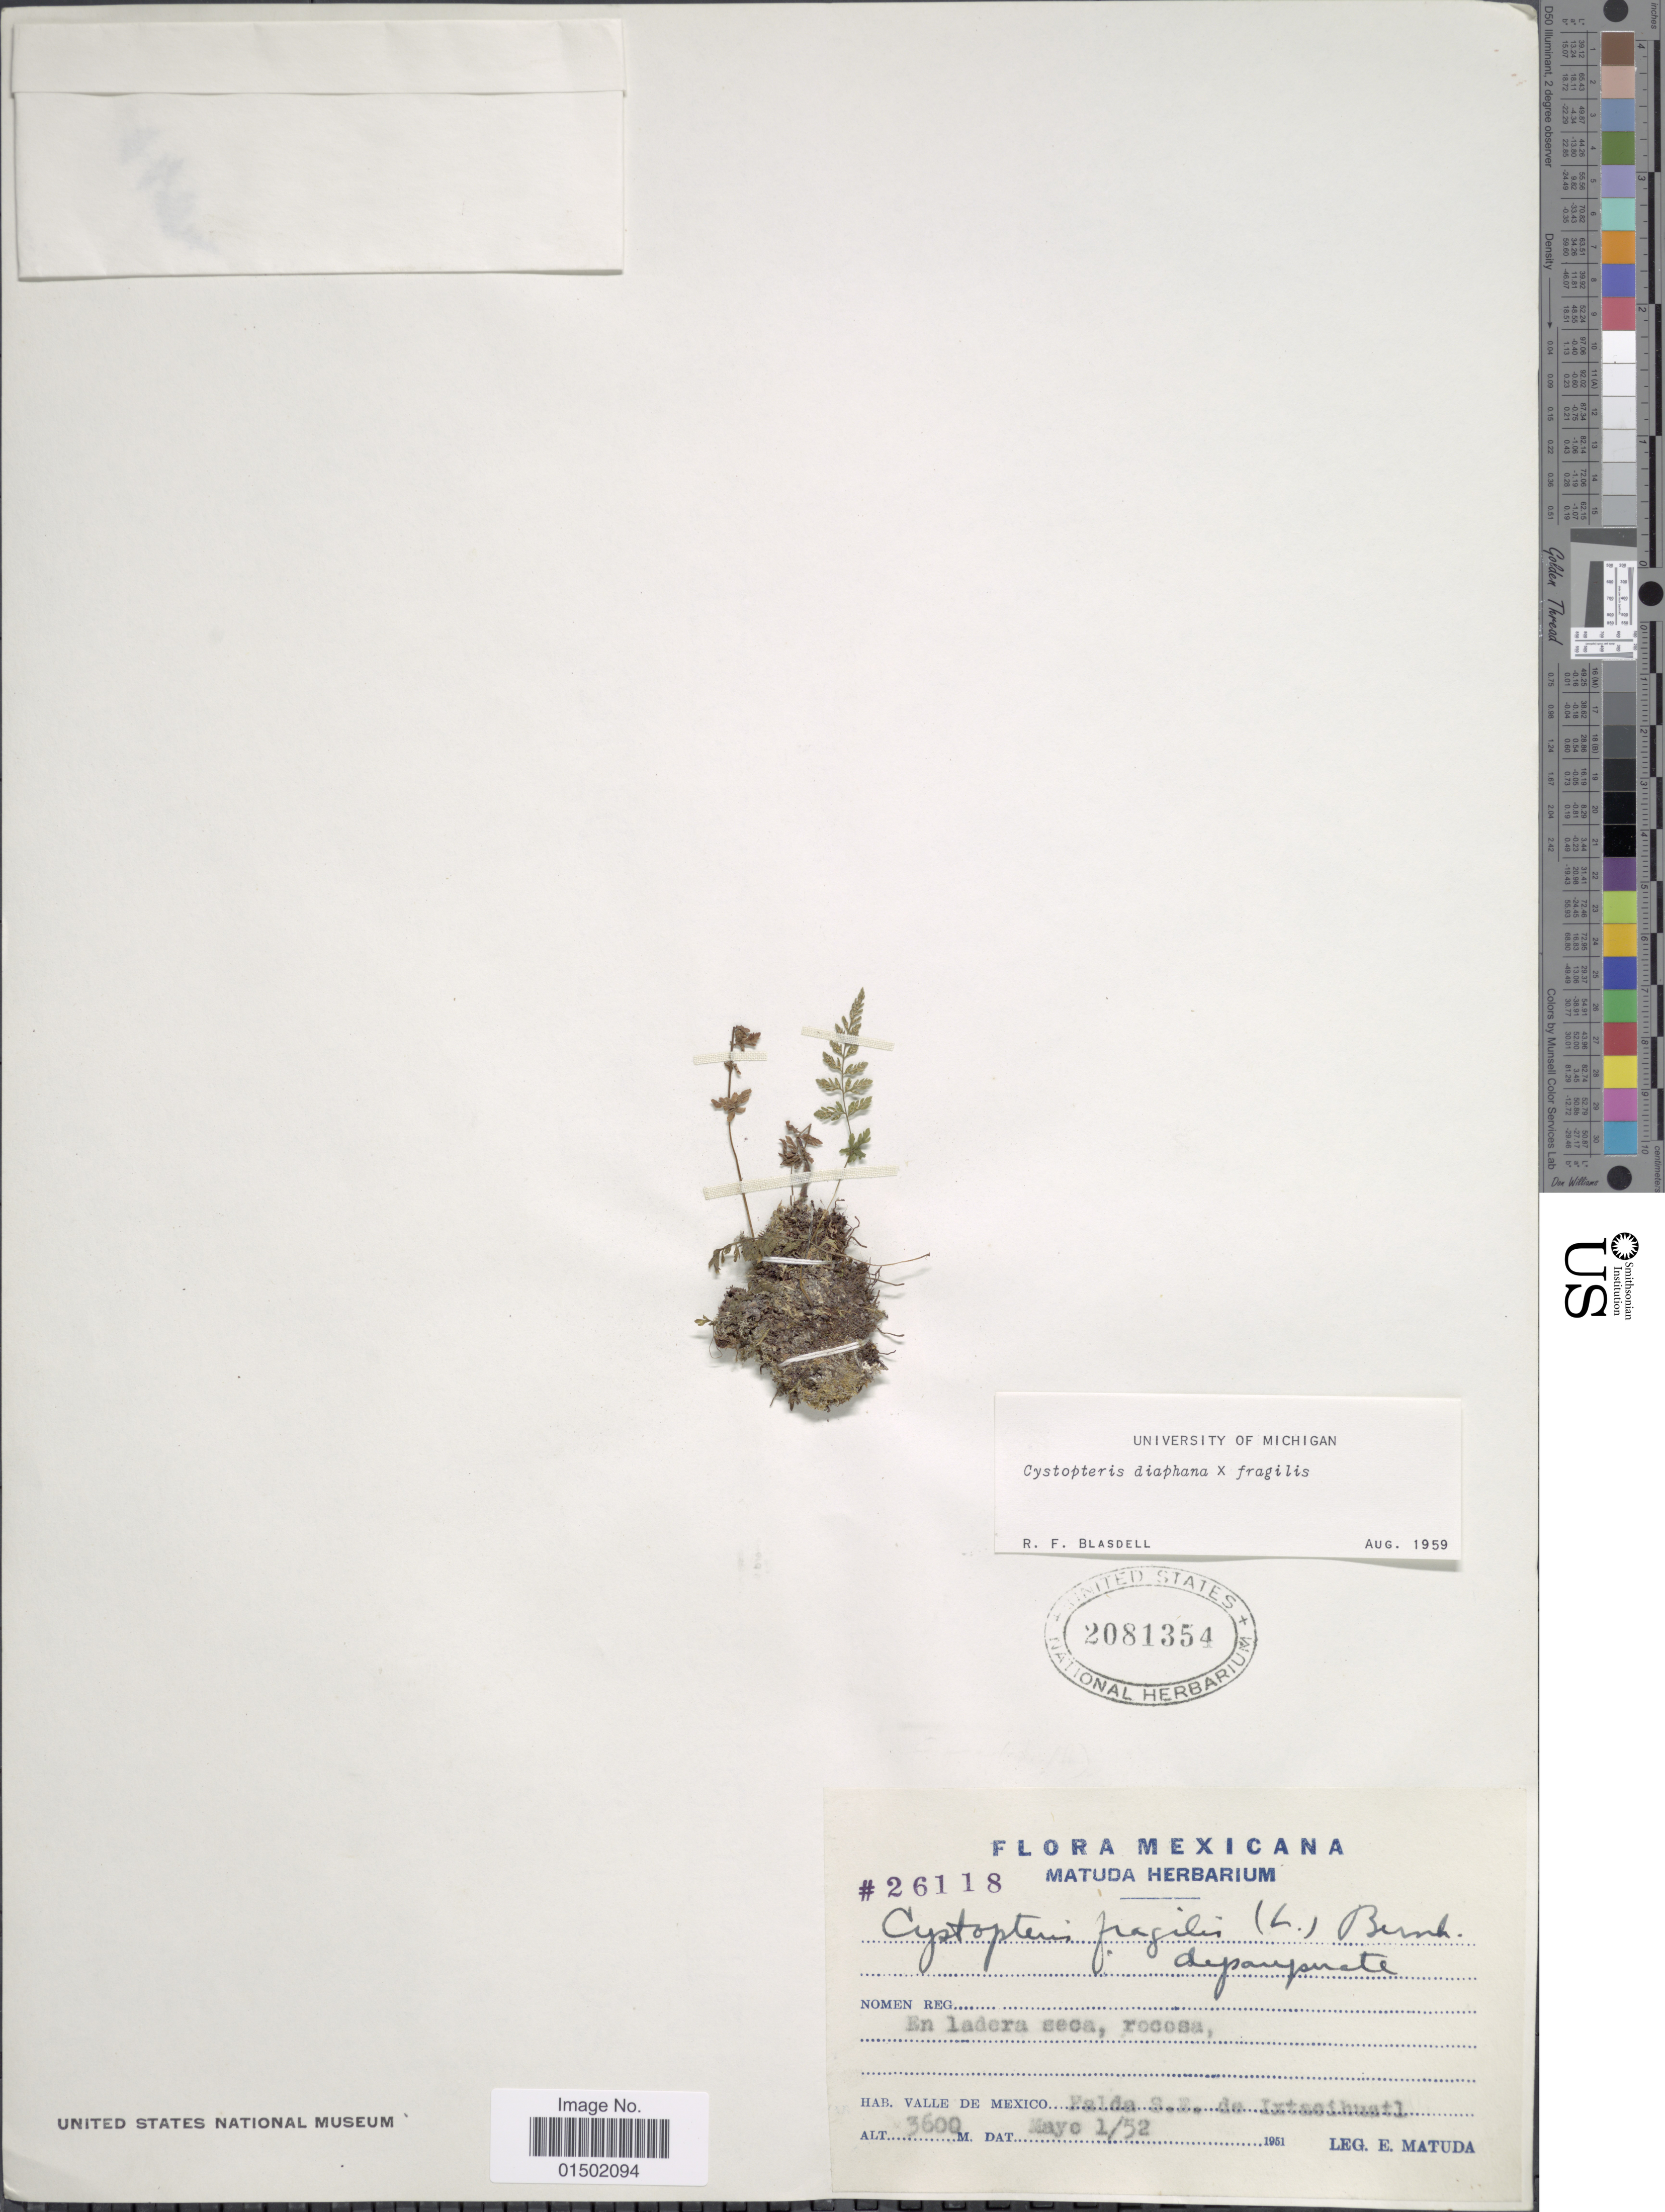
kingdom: Plantae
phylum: Tracheophyta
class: Polypodiopsida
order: Polypodiales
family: Cystopteridaceae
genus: Cystopteris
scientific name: Cystopteris diaphana x C. fragilis (L.) Bernh.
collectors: E. Matuda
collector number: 26118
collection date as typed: Transcribed d/m/y: 1/5/52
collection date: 1952-05-01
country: Mexico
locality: Valle de Mexico. Falda S.E. de Ixtlahuatl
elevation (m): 3600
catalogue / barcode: US 2081354